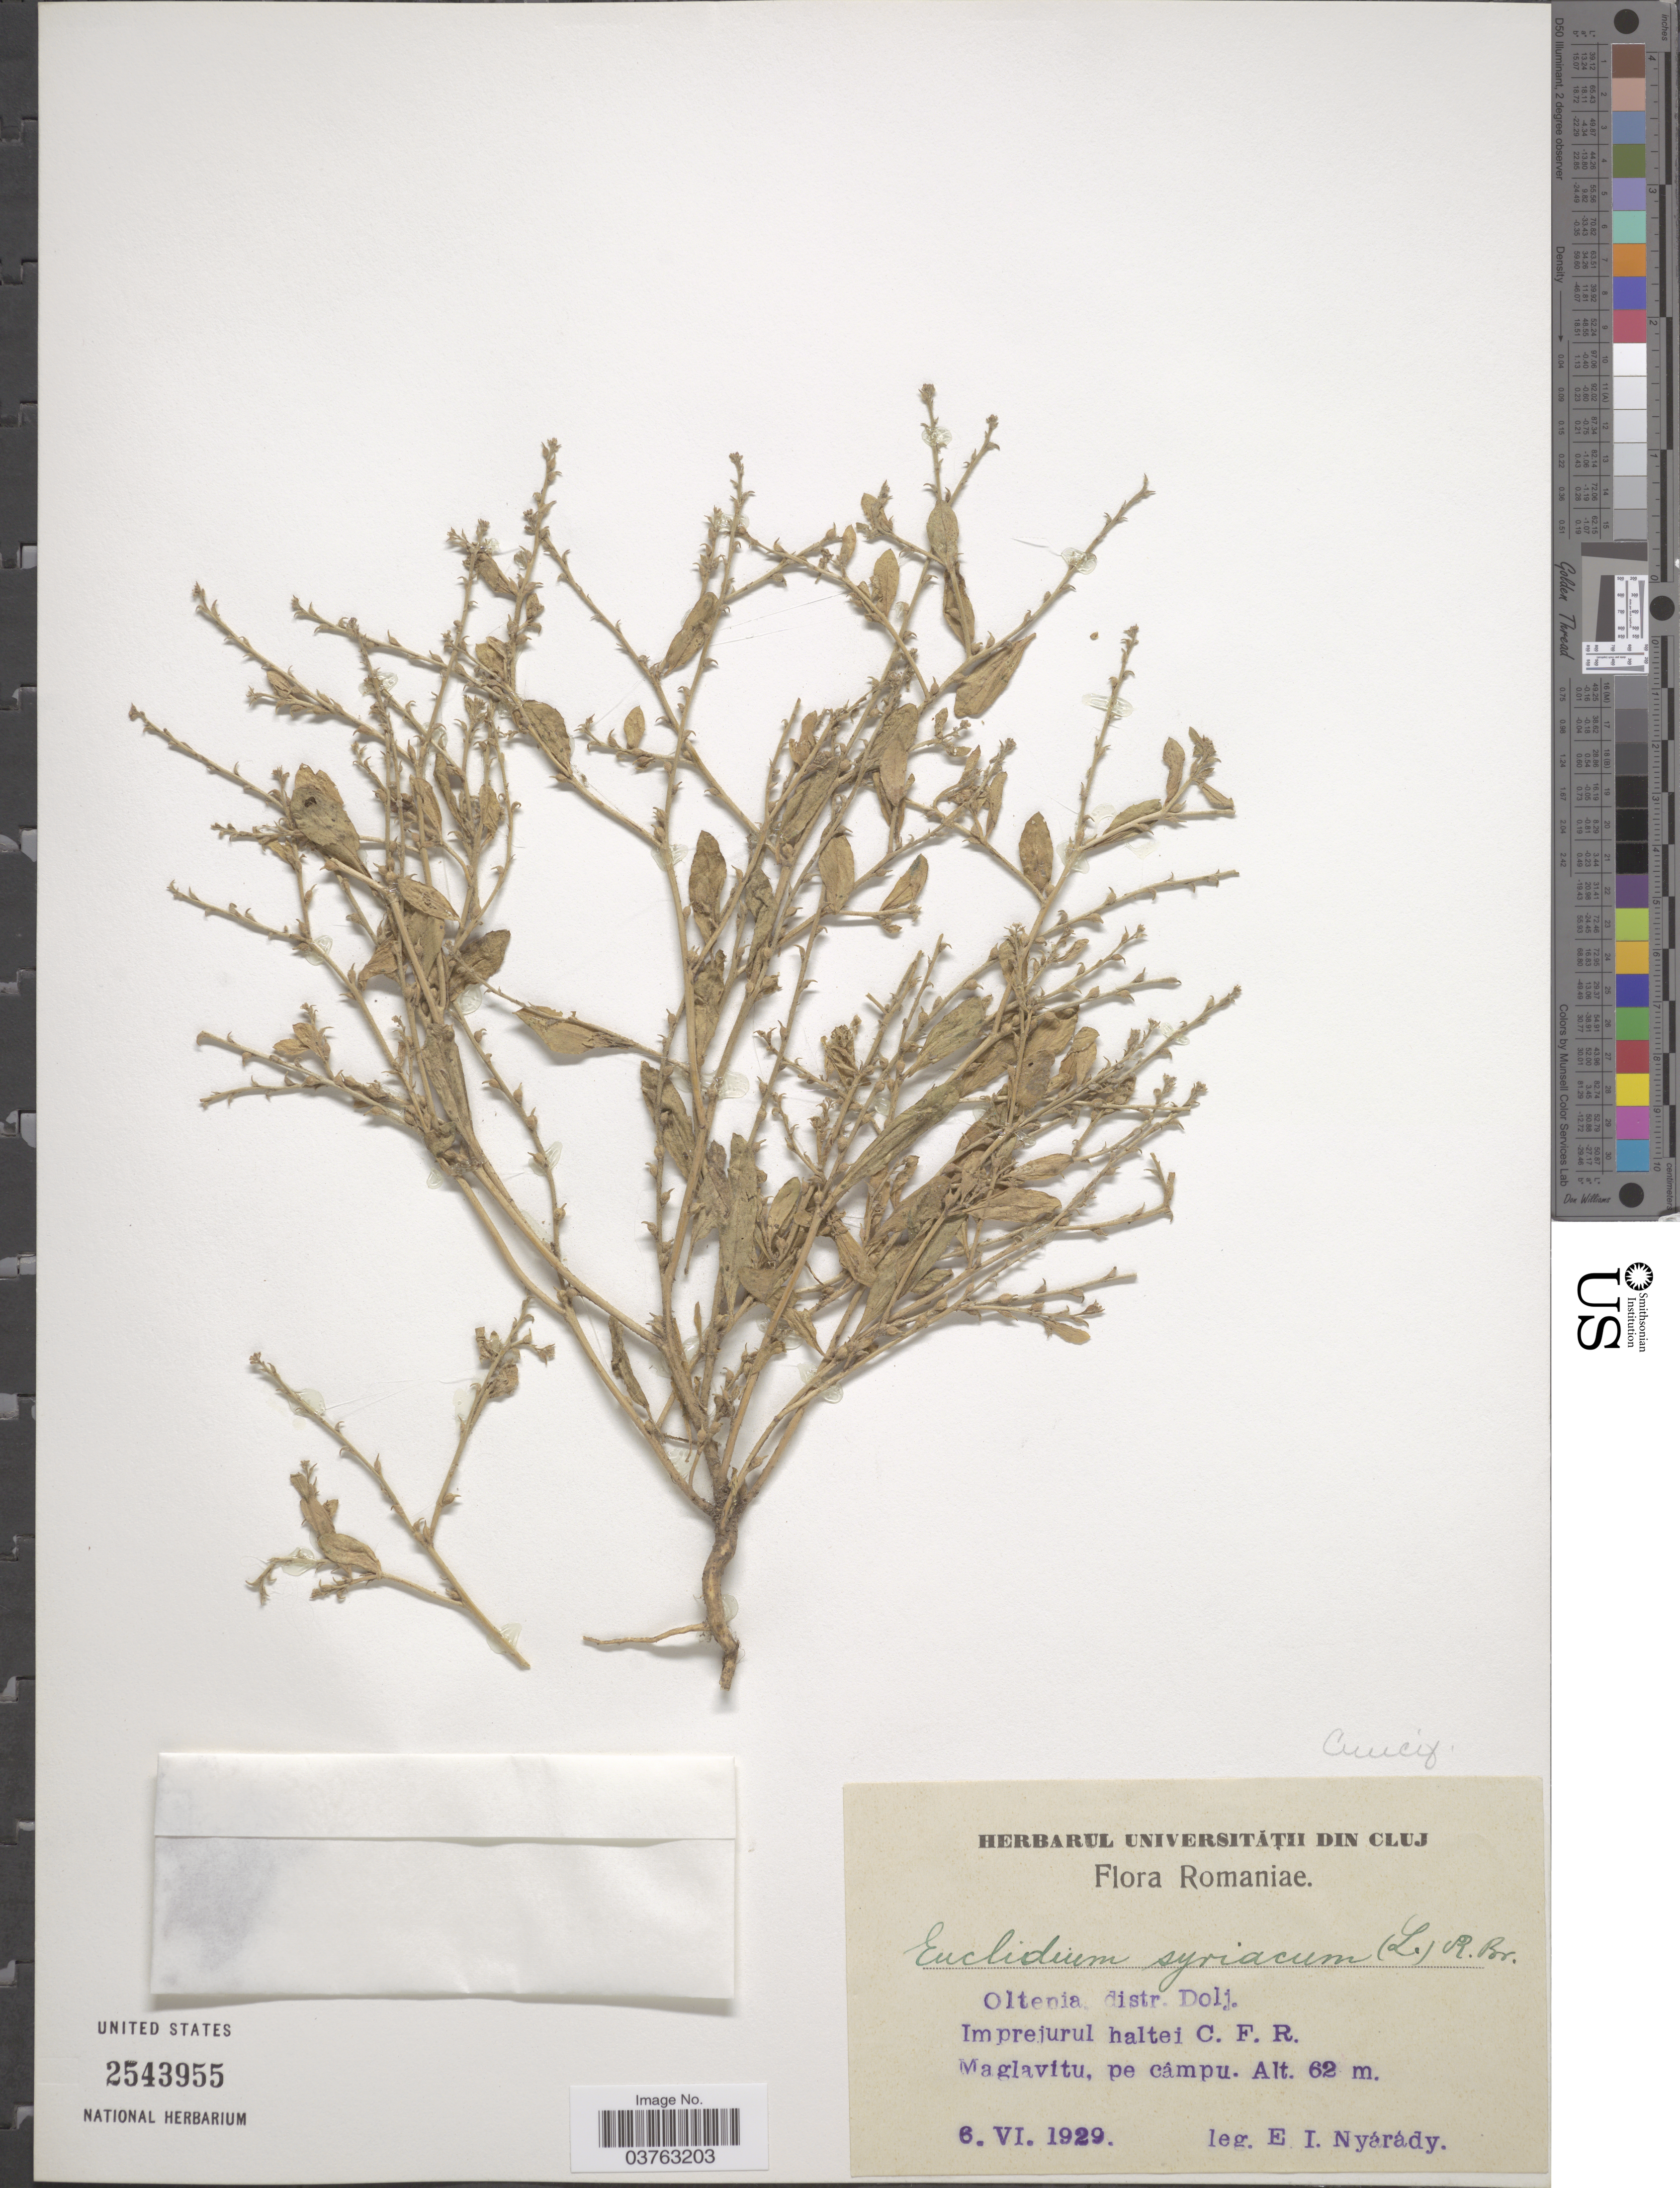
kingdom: Plantae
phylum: Tracheophyta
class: Magnoliopsida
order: Brassicales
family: Brassicaceae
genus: Euclidium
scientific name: Euclidium syriacum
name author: (L.) W.T. Aiton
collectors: E. Nyárády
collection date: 1929-06-06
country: Romania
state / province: Dolj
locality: Oltenia, distr. Dolj. Imprejurul haltei C. F. R. Maglavitu, pe câmpu.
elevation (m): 62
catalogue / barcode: US 2543955